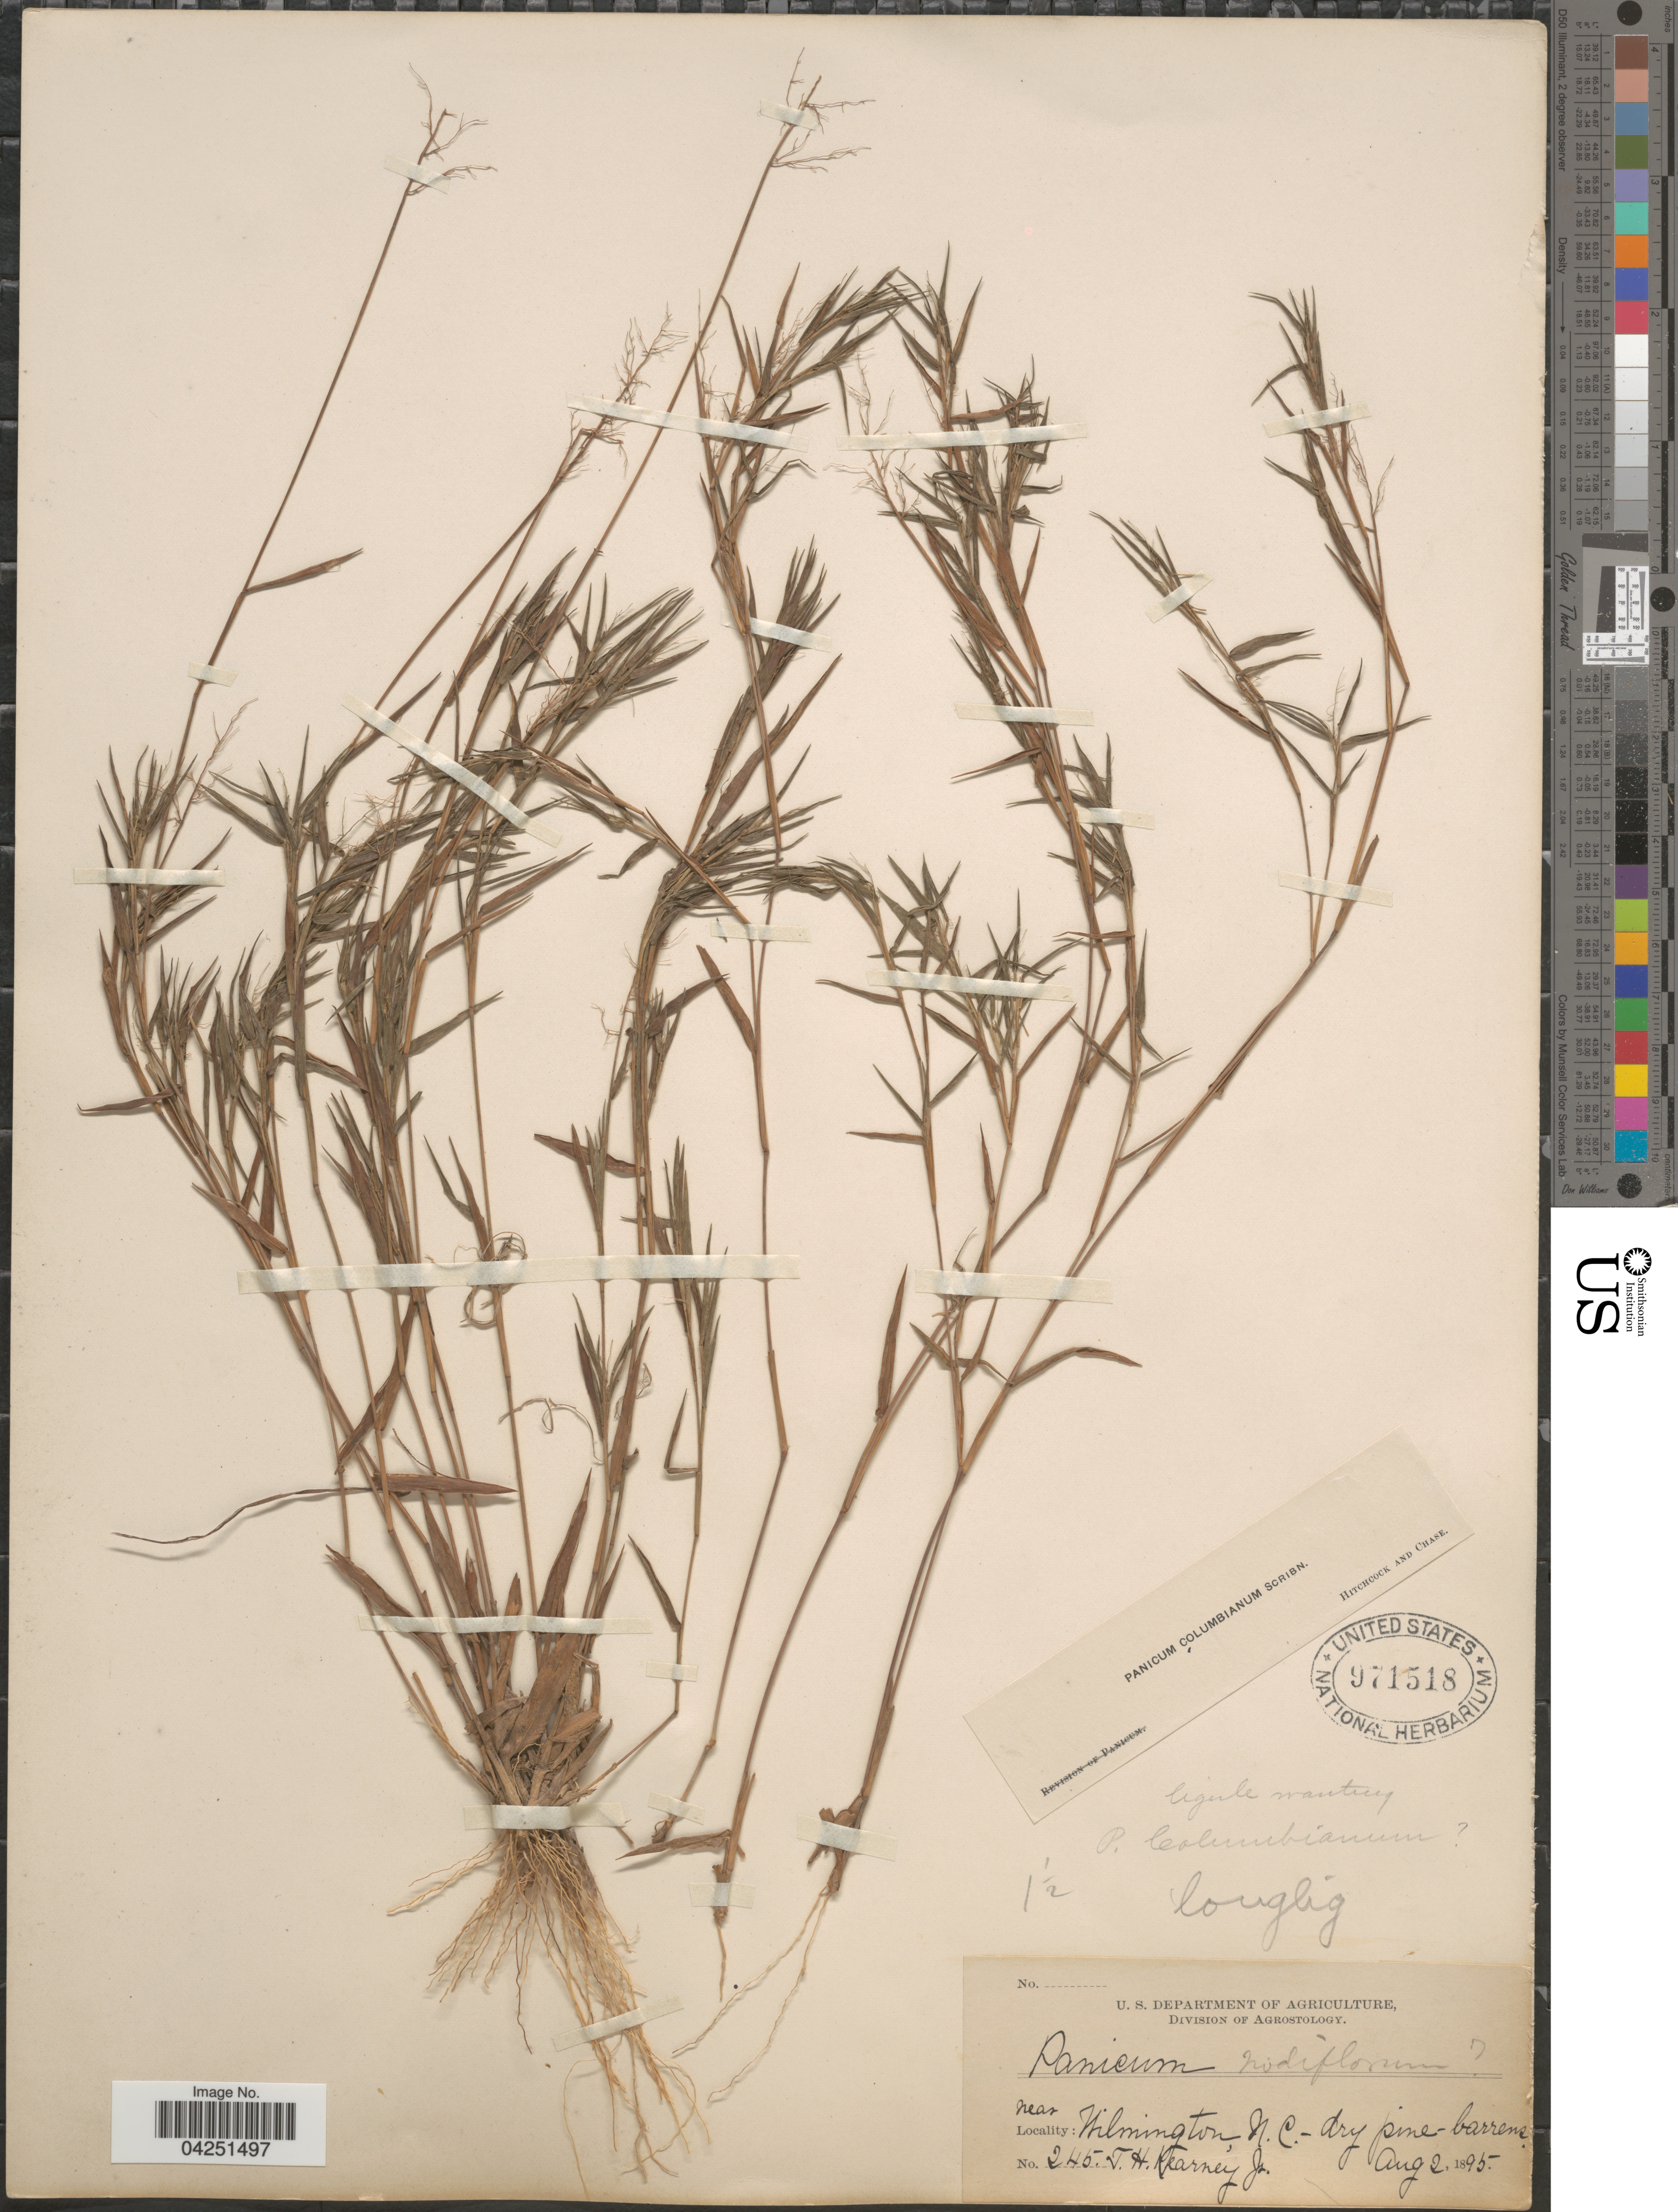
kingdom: Plantae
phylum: Tracheophyta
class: Liliopsida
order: Poales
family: Poaceae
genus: Dichanthelium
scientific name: Dichanthelium acuminatum var. acuminatum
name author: (Sw.) Gould & C.A. Clark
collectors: T. H. Kearney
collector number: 245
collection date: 1895-08-02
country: United States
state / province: North Carolina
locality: Near Wilmington.-Dry pine-barrens.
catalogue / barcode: US 971518